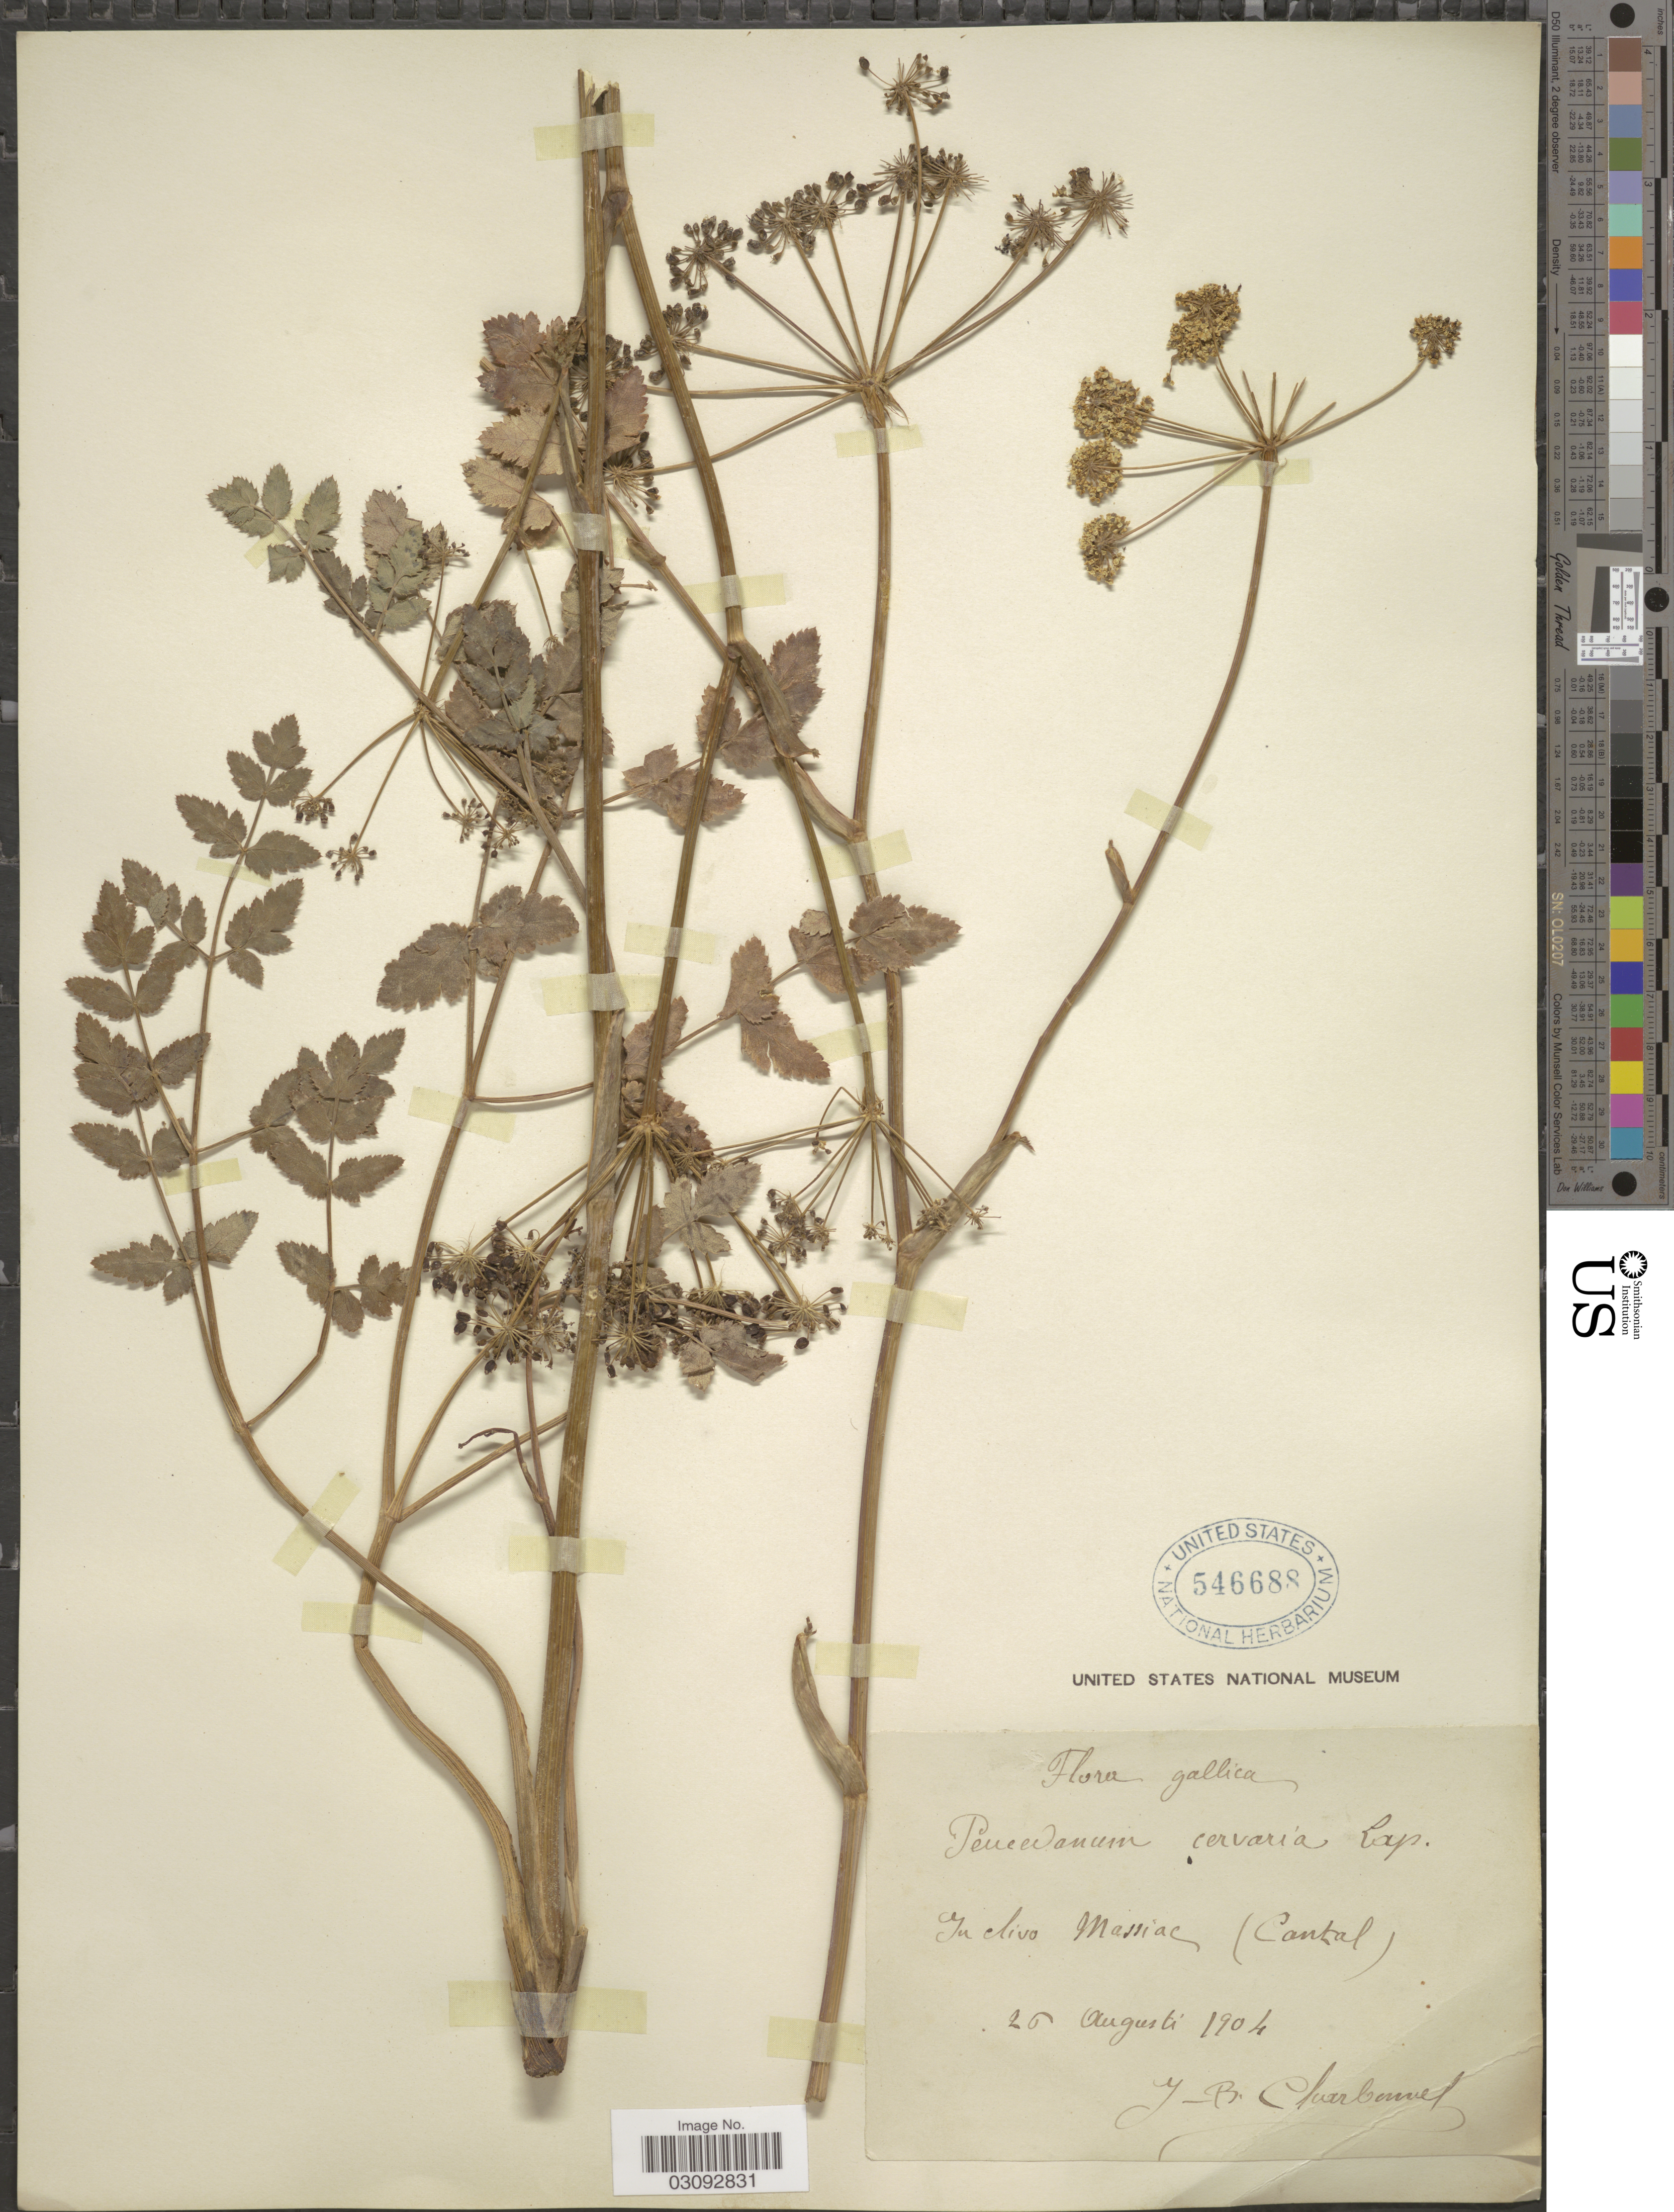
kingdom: Plantae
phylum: Tracheophyta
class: Magnoliopsida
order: Apiales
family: Apiaceae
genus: Peucedanum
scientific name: Peucedanum cervaria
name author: (L.) Cusson ex Lapeyr.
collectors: J. Charbonnel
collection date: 1904-08-26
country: France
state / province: Auvergne-Rhône-Alpes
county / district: Cantal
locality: Gallica, In clivo Massiac (Cantal).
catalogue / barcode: US 546688